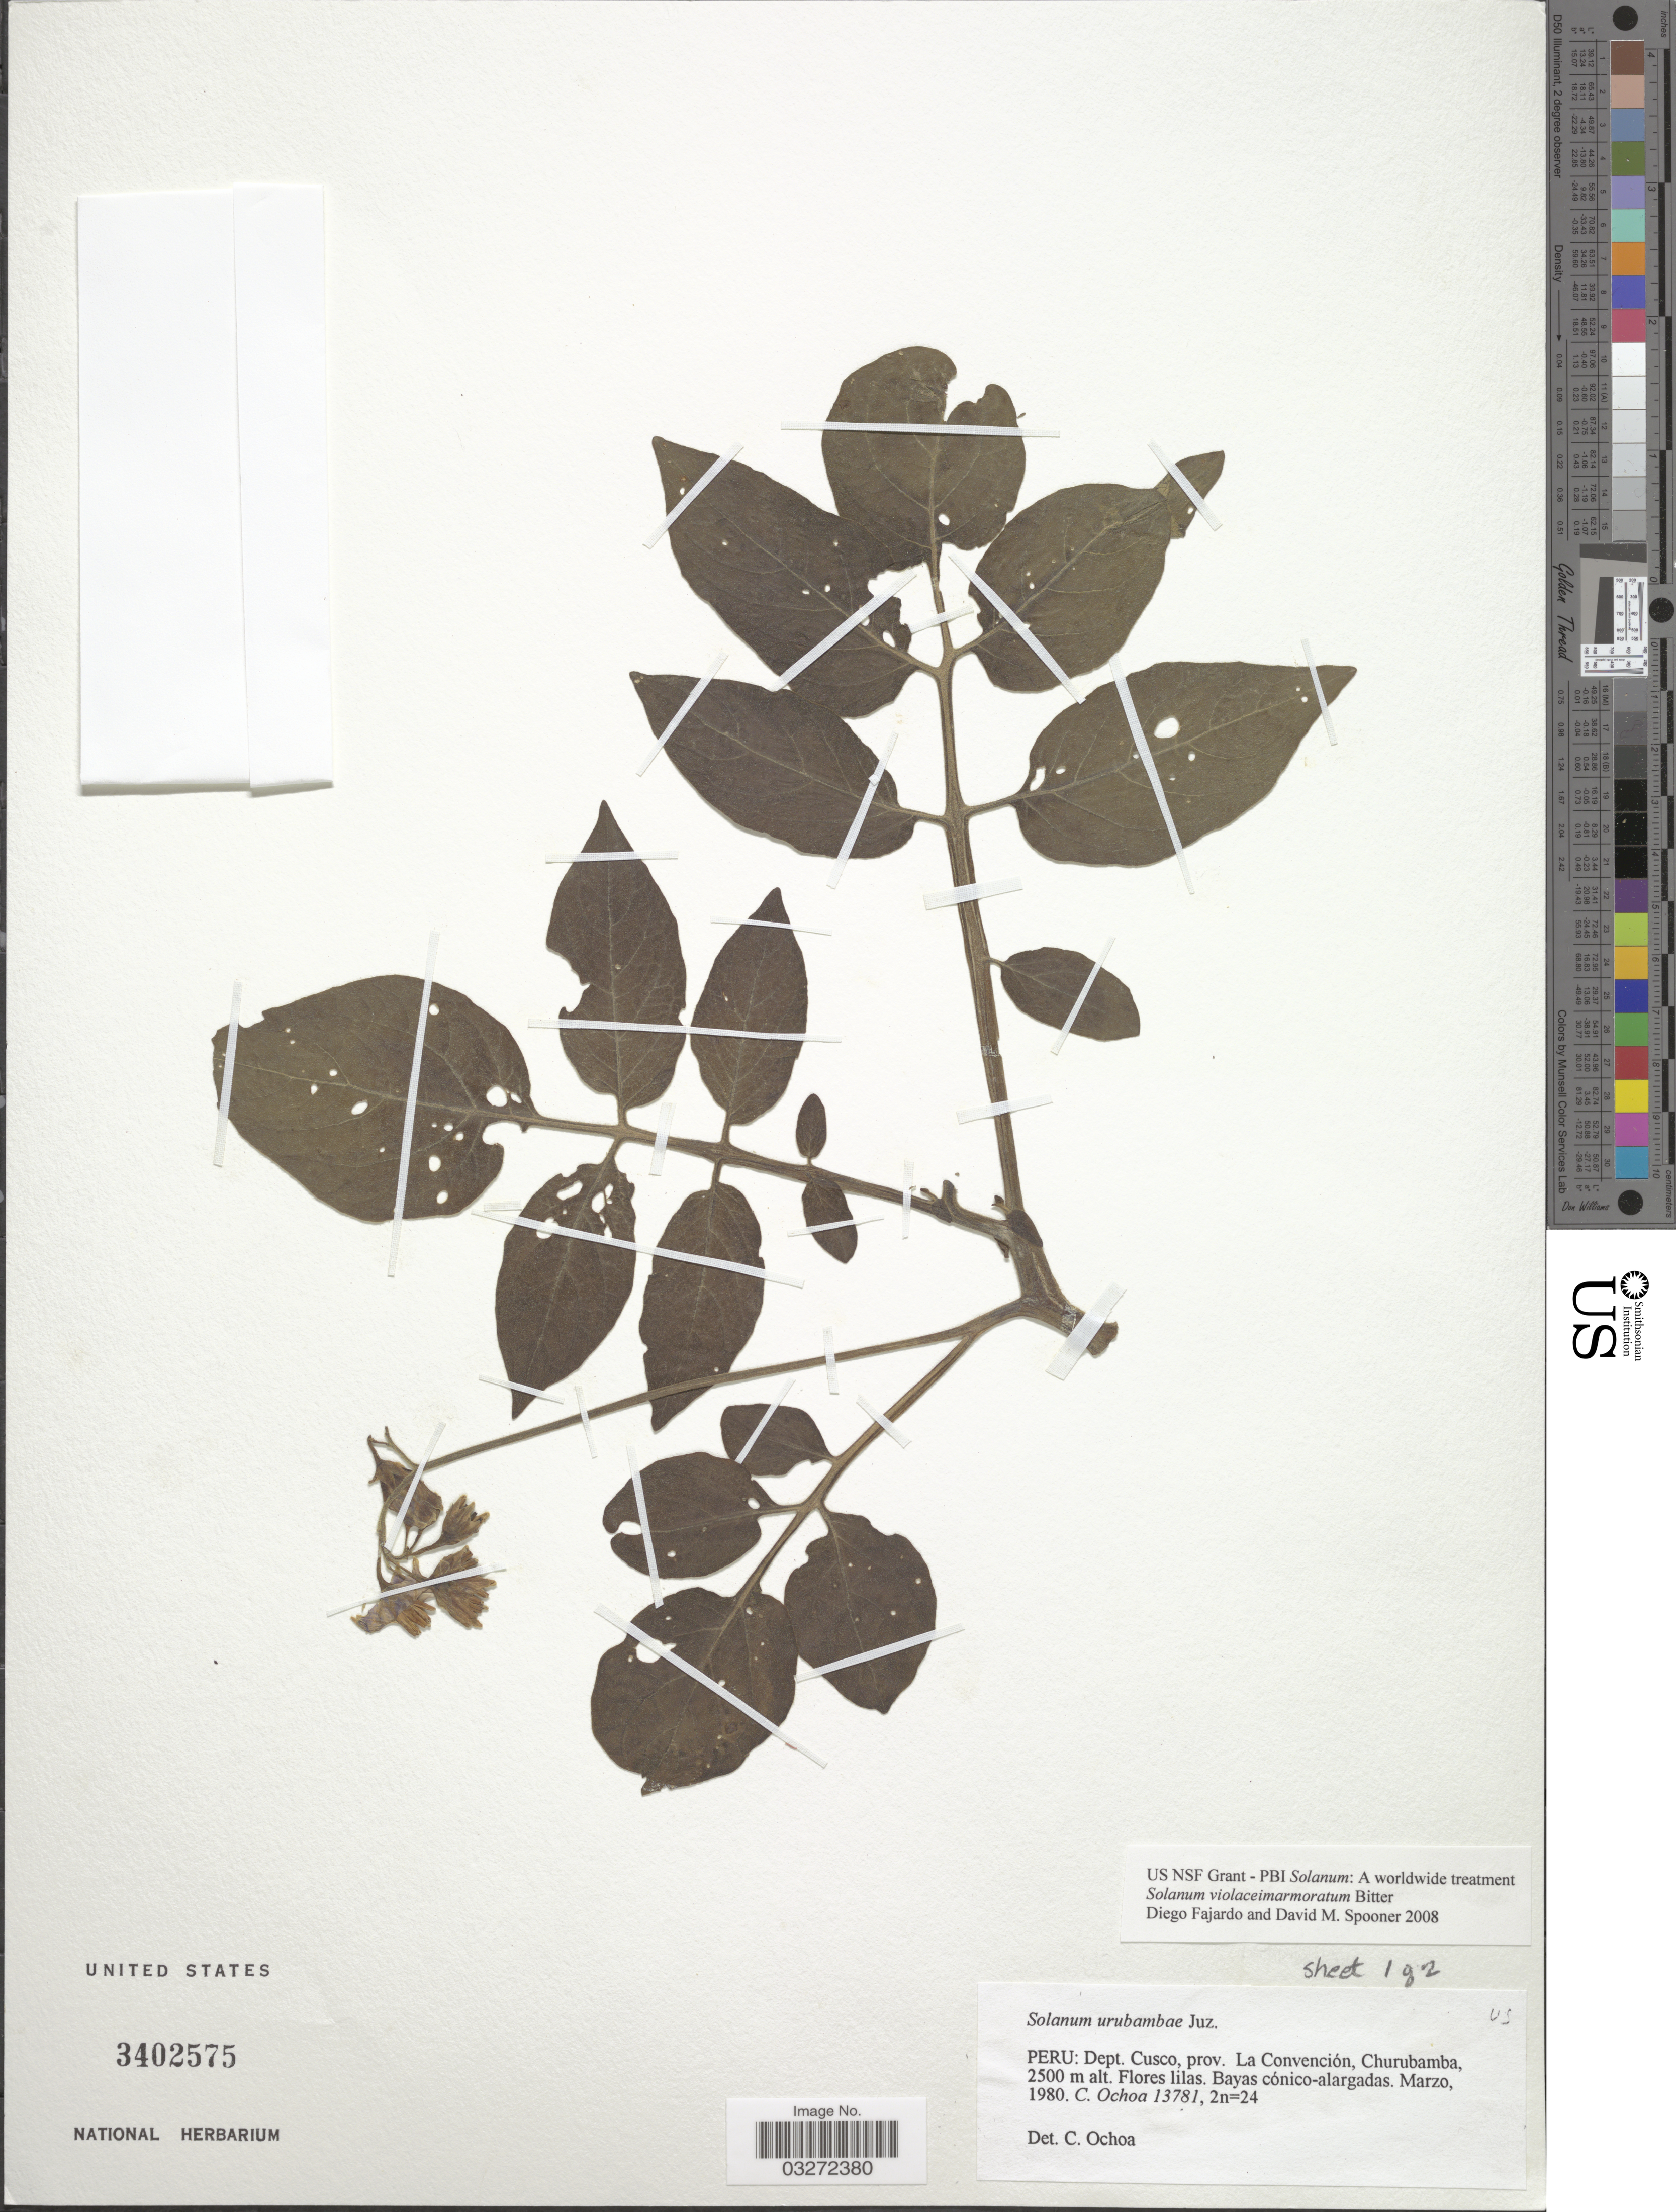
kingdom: Plantae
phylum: Tracheophyta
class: Magnoliopsida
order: Solanales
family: Solanaceae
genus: Solanum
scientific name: Solanum violaceimarmoratum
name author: Bitter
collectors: C. Ochoa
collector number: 13781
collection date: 1980-03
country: Peru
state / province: Cusco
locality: Dept. Cusco, prov. La Convención, Churubamba.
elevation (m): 2500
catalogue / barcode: US 3402575